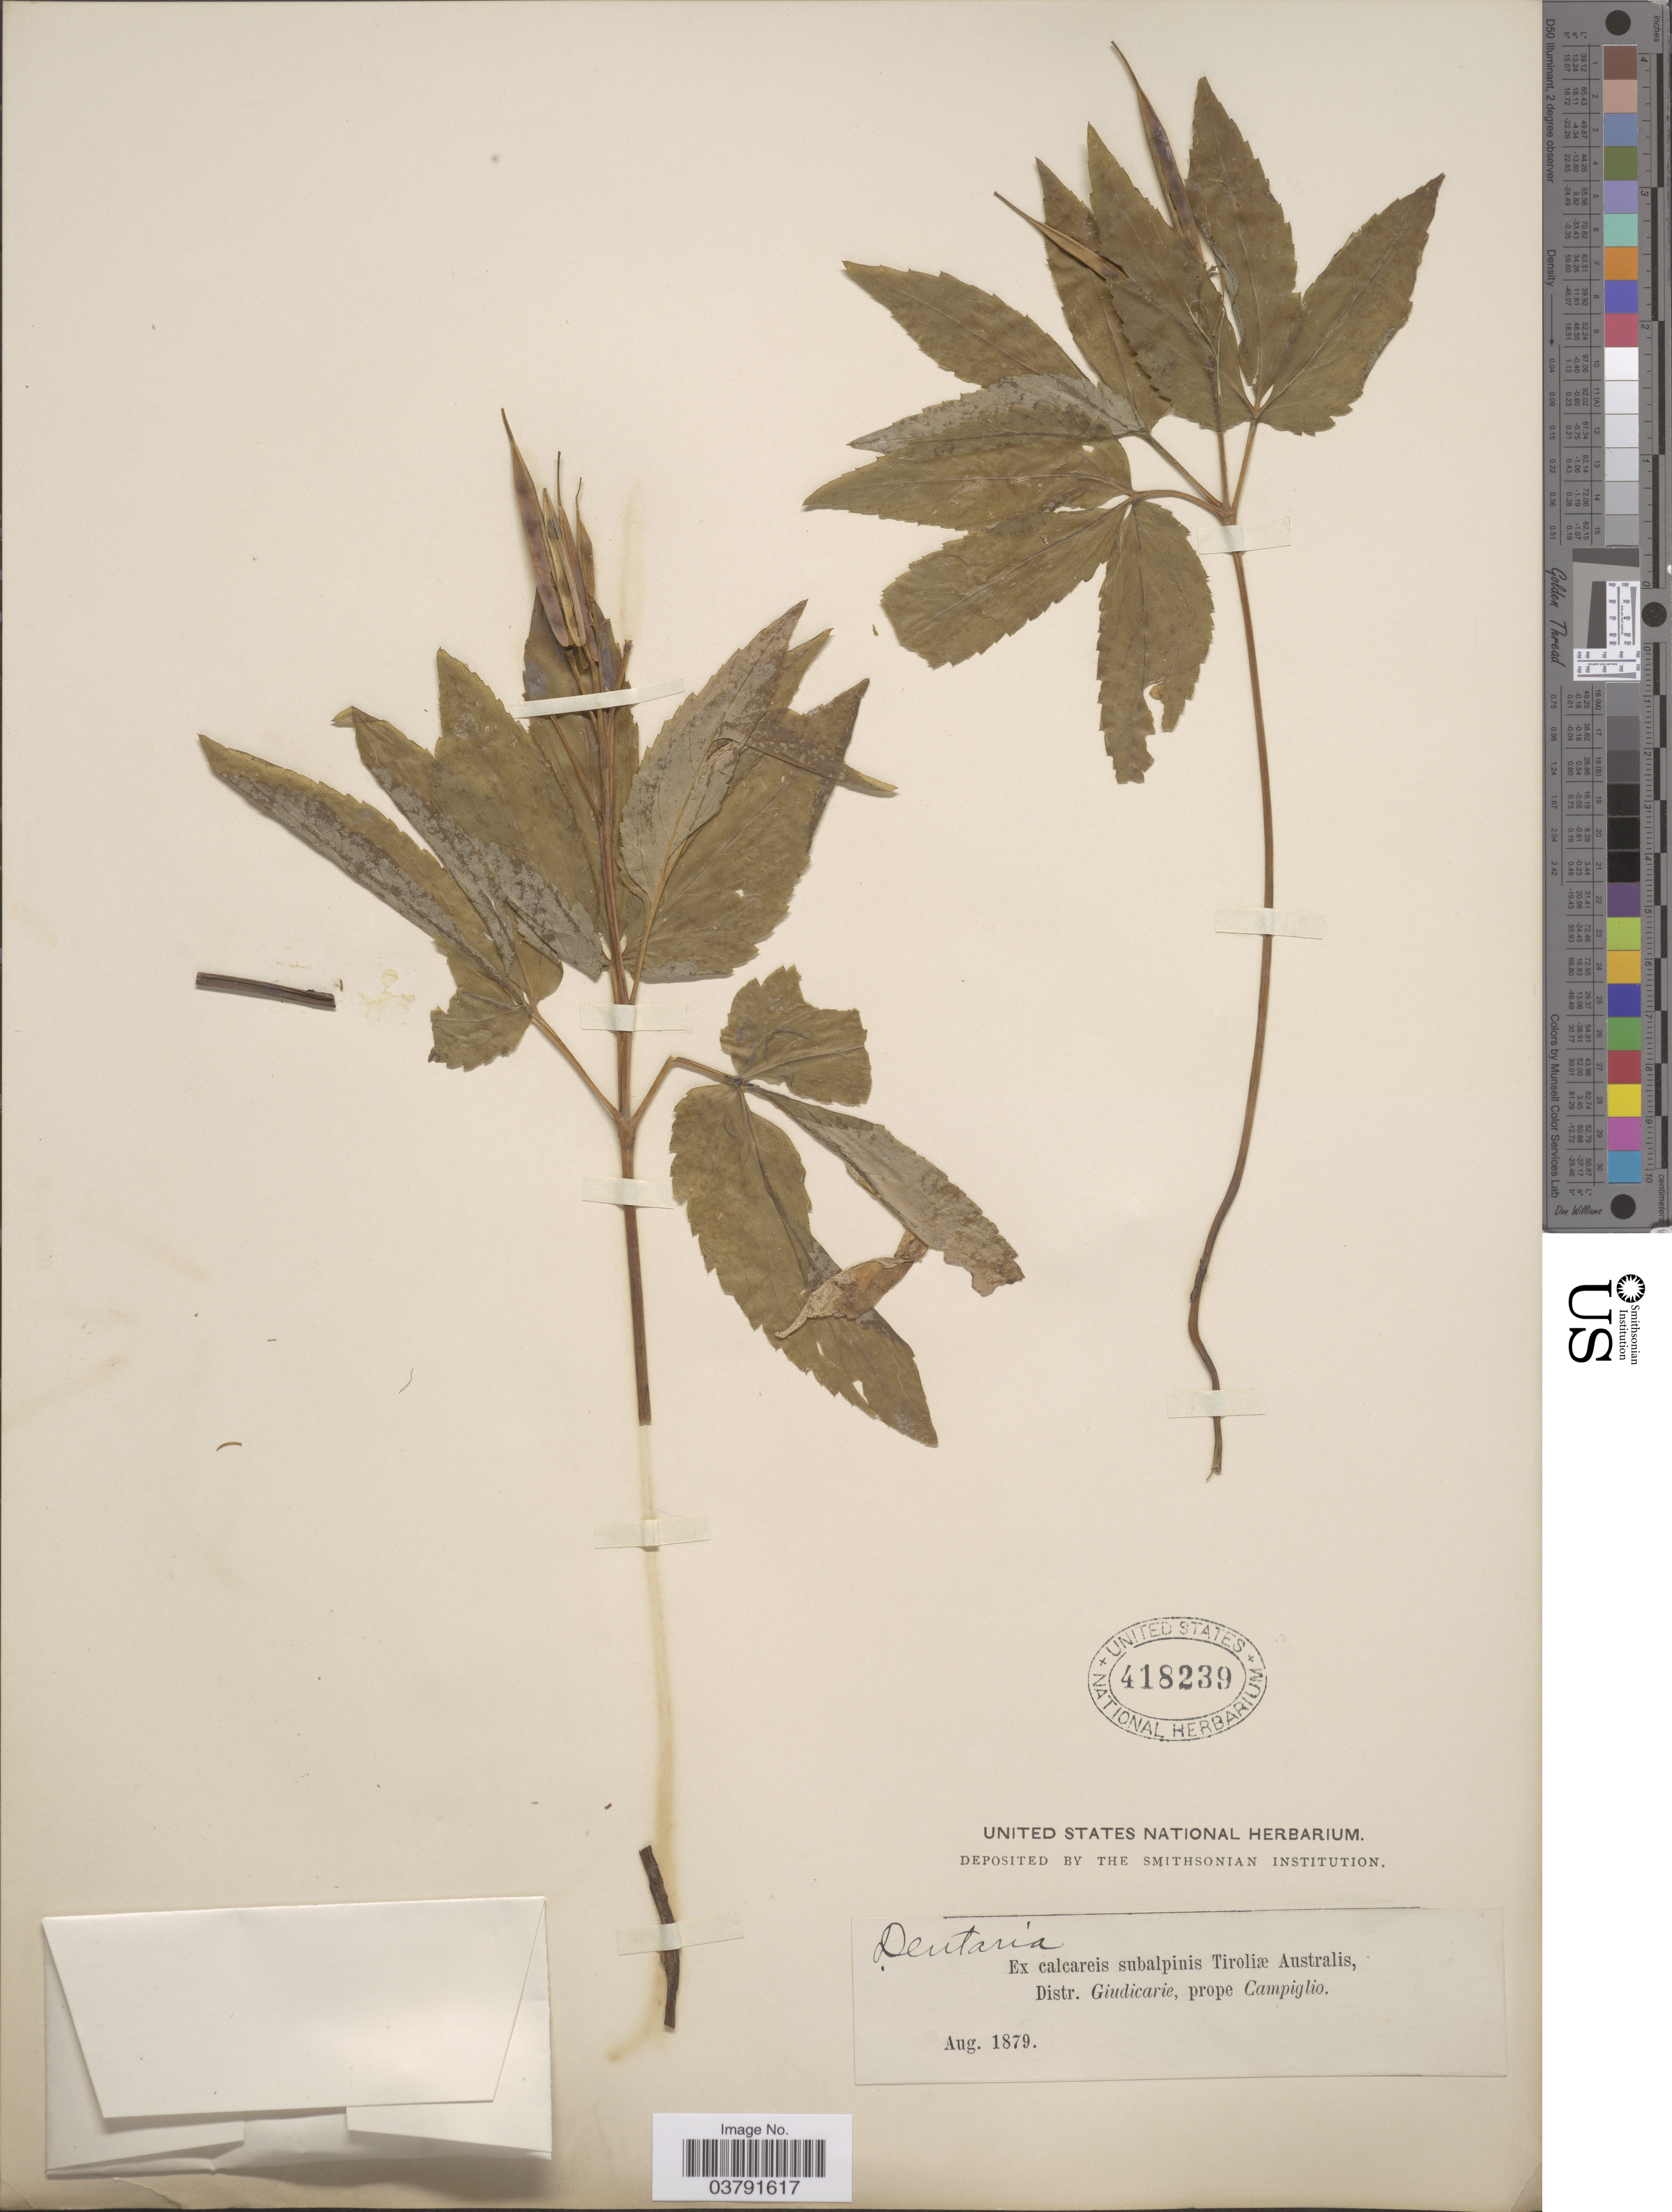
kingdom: Plantae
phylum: Tracheophyta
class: Magnoliopsida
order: Brassicales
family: Brassicaceae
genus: Dentaria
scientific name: Dentaria sp.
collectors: ex herb. United States National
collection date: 1879-08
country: Italy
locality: Ex calcareis Subalpinis Tiroliæ Australis. Distr. Giudicarie, prope Campiglio.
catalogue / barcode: US 418239